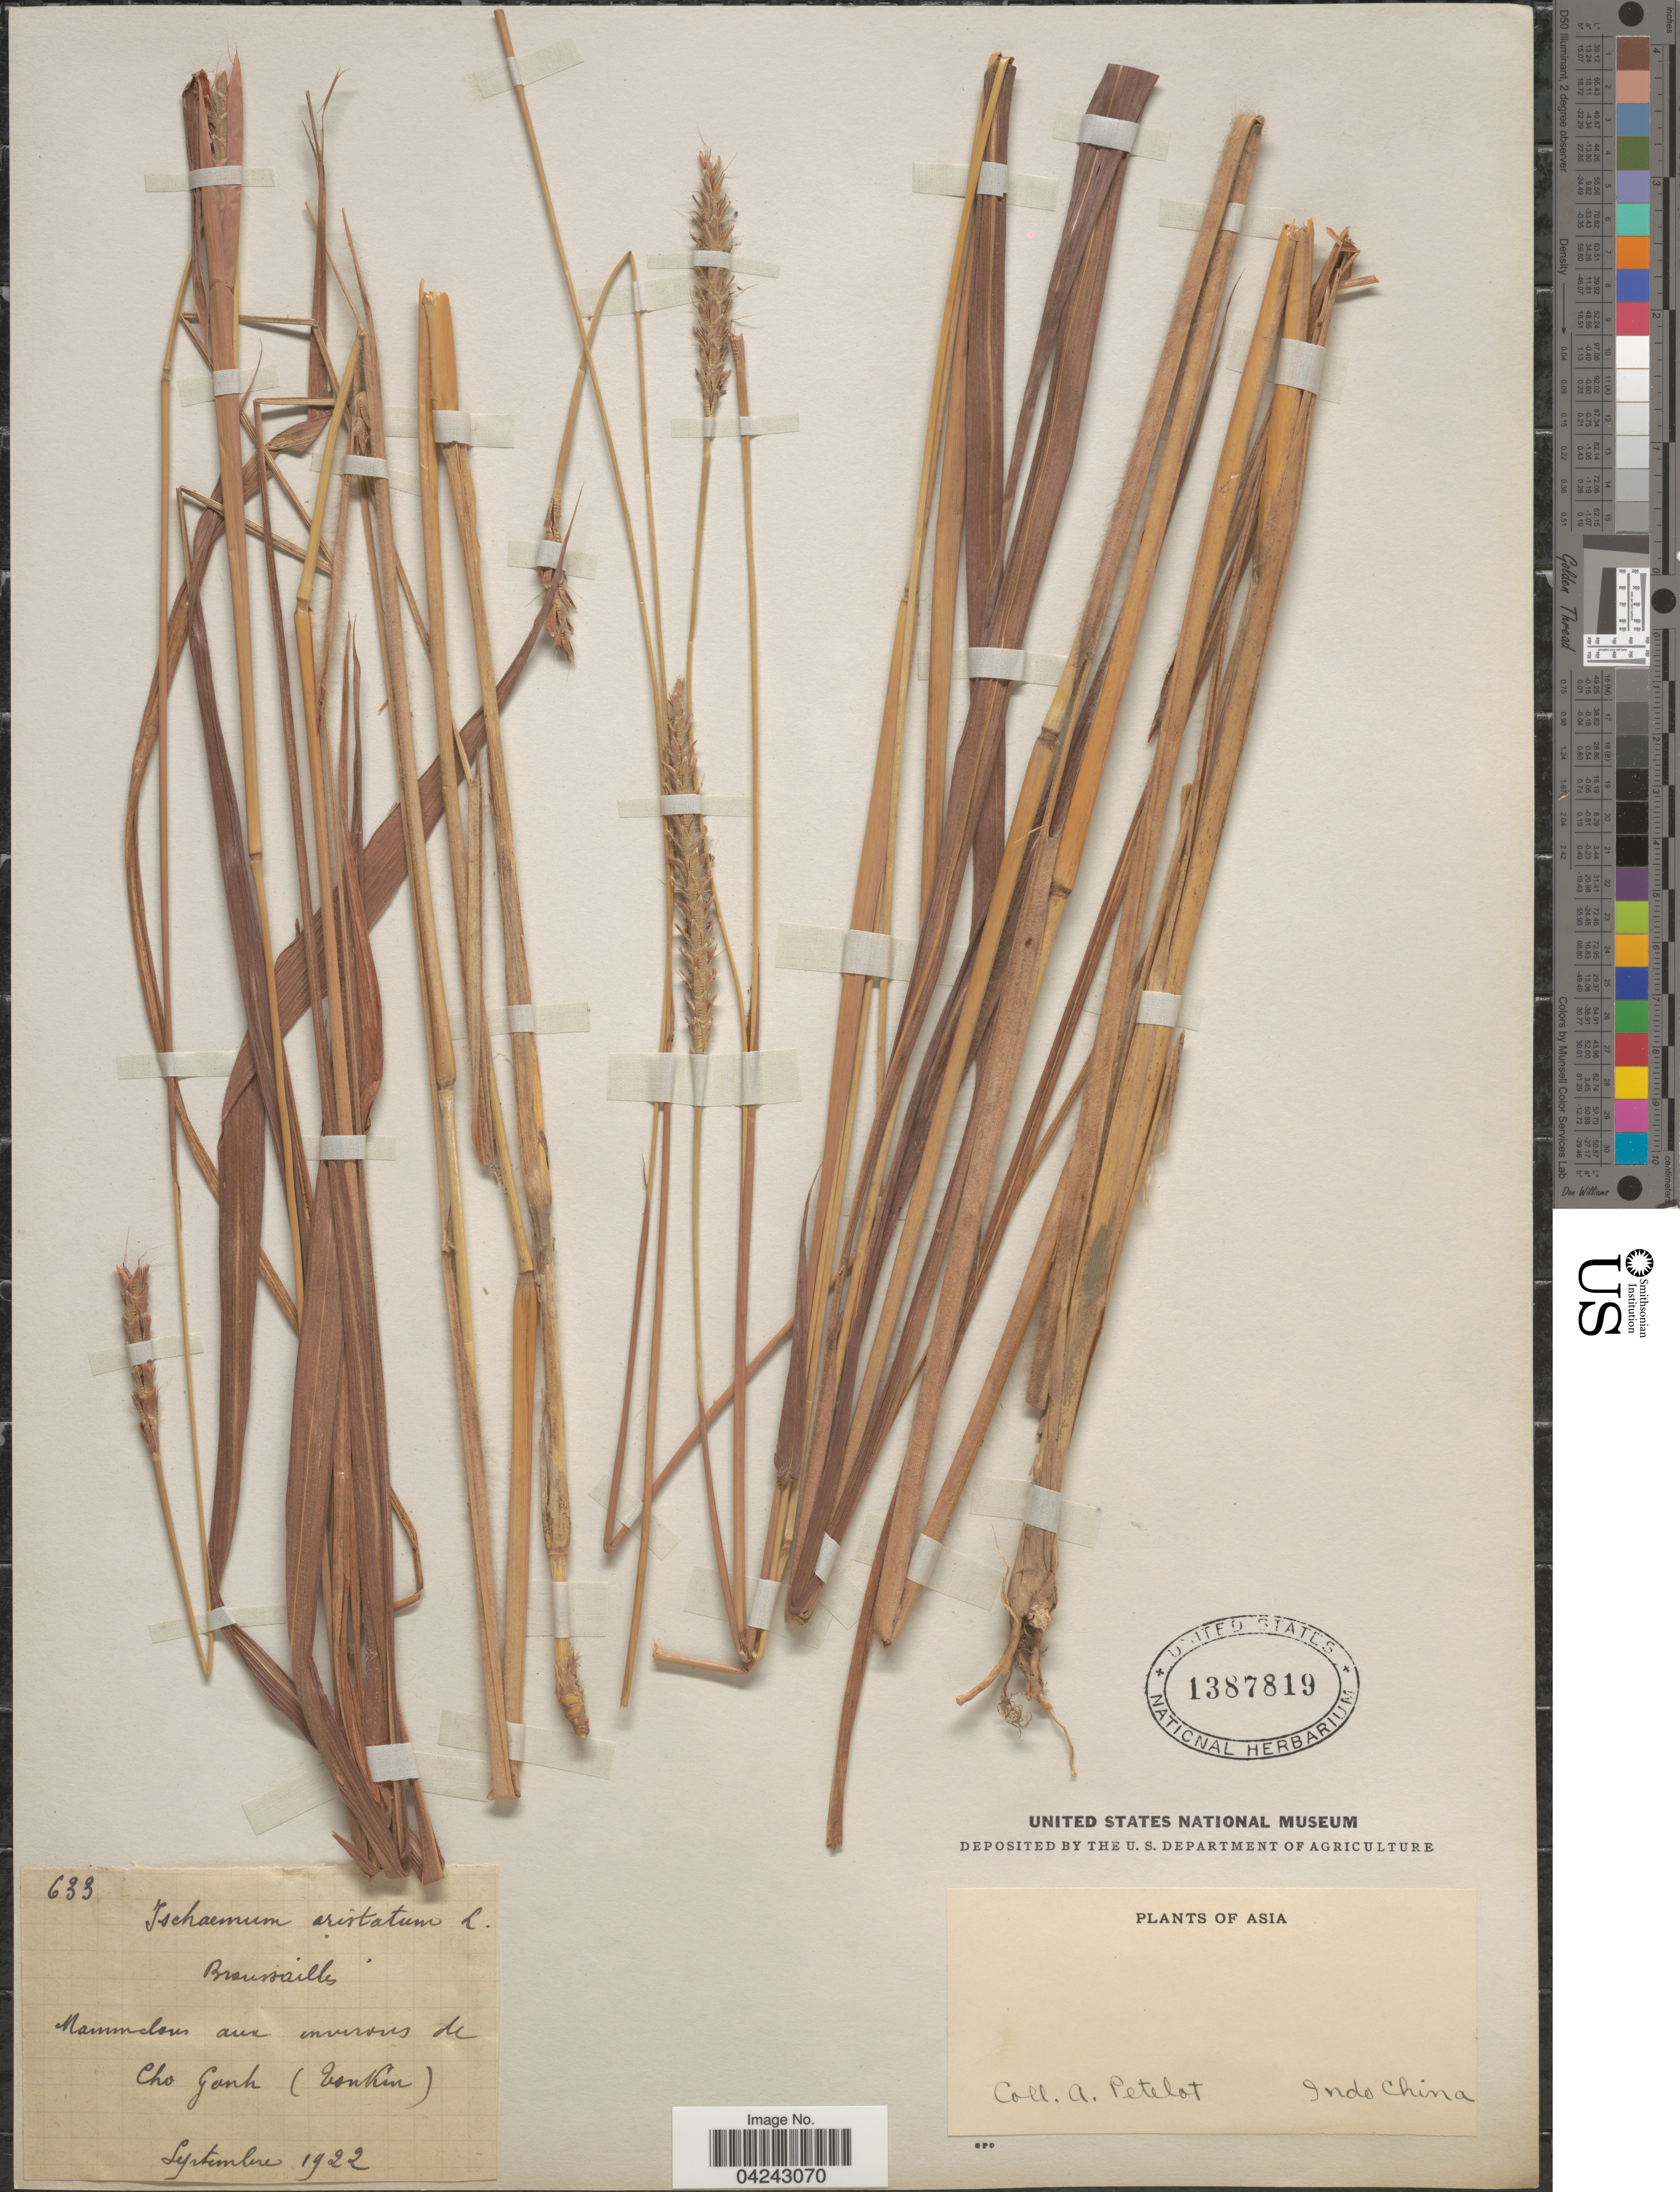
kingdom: Plantae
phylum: Tracheophyta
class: Liliopsida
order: Poales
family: Poaceae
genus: Ischaemum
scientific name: Ischaemum aristatum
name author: L.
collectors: A. Petelot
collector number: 633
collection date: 1922-09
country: Vietnam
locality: Bronssailles. Mammclon aux environs de Cho Ganh (Tonkin).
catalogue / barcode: US 1387819